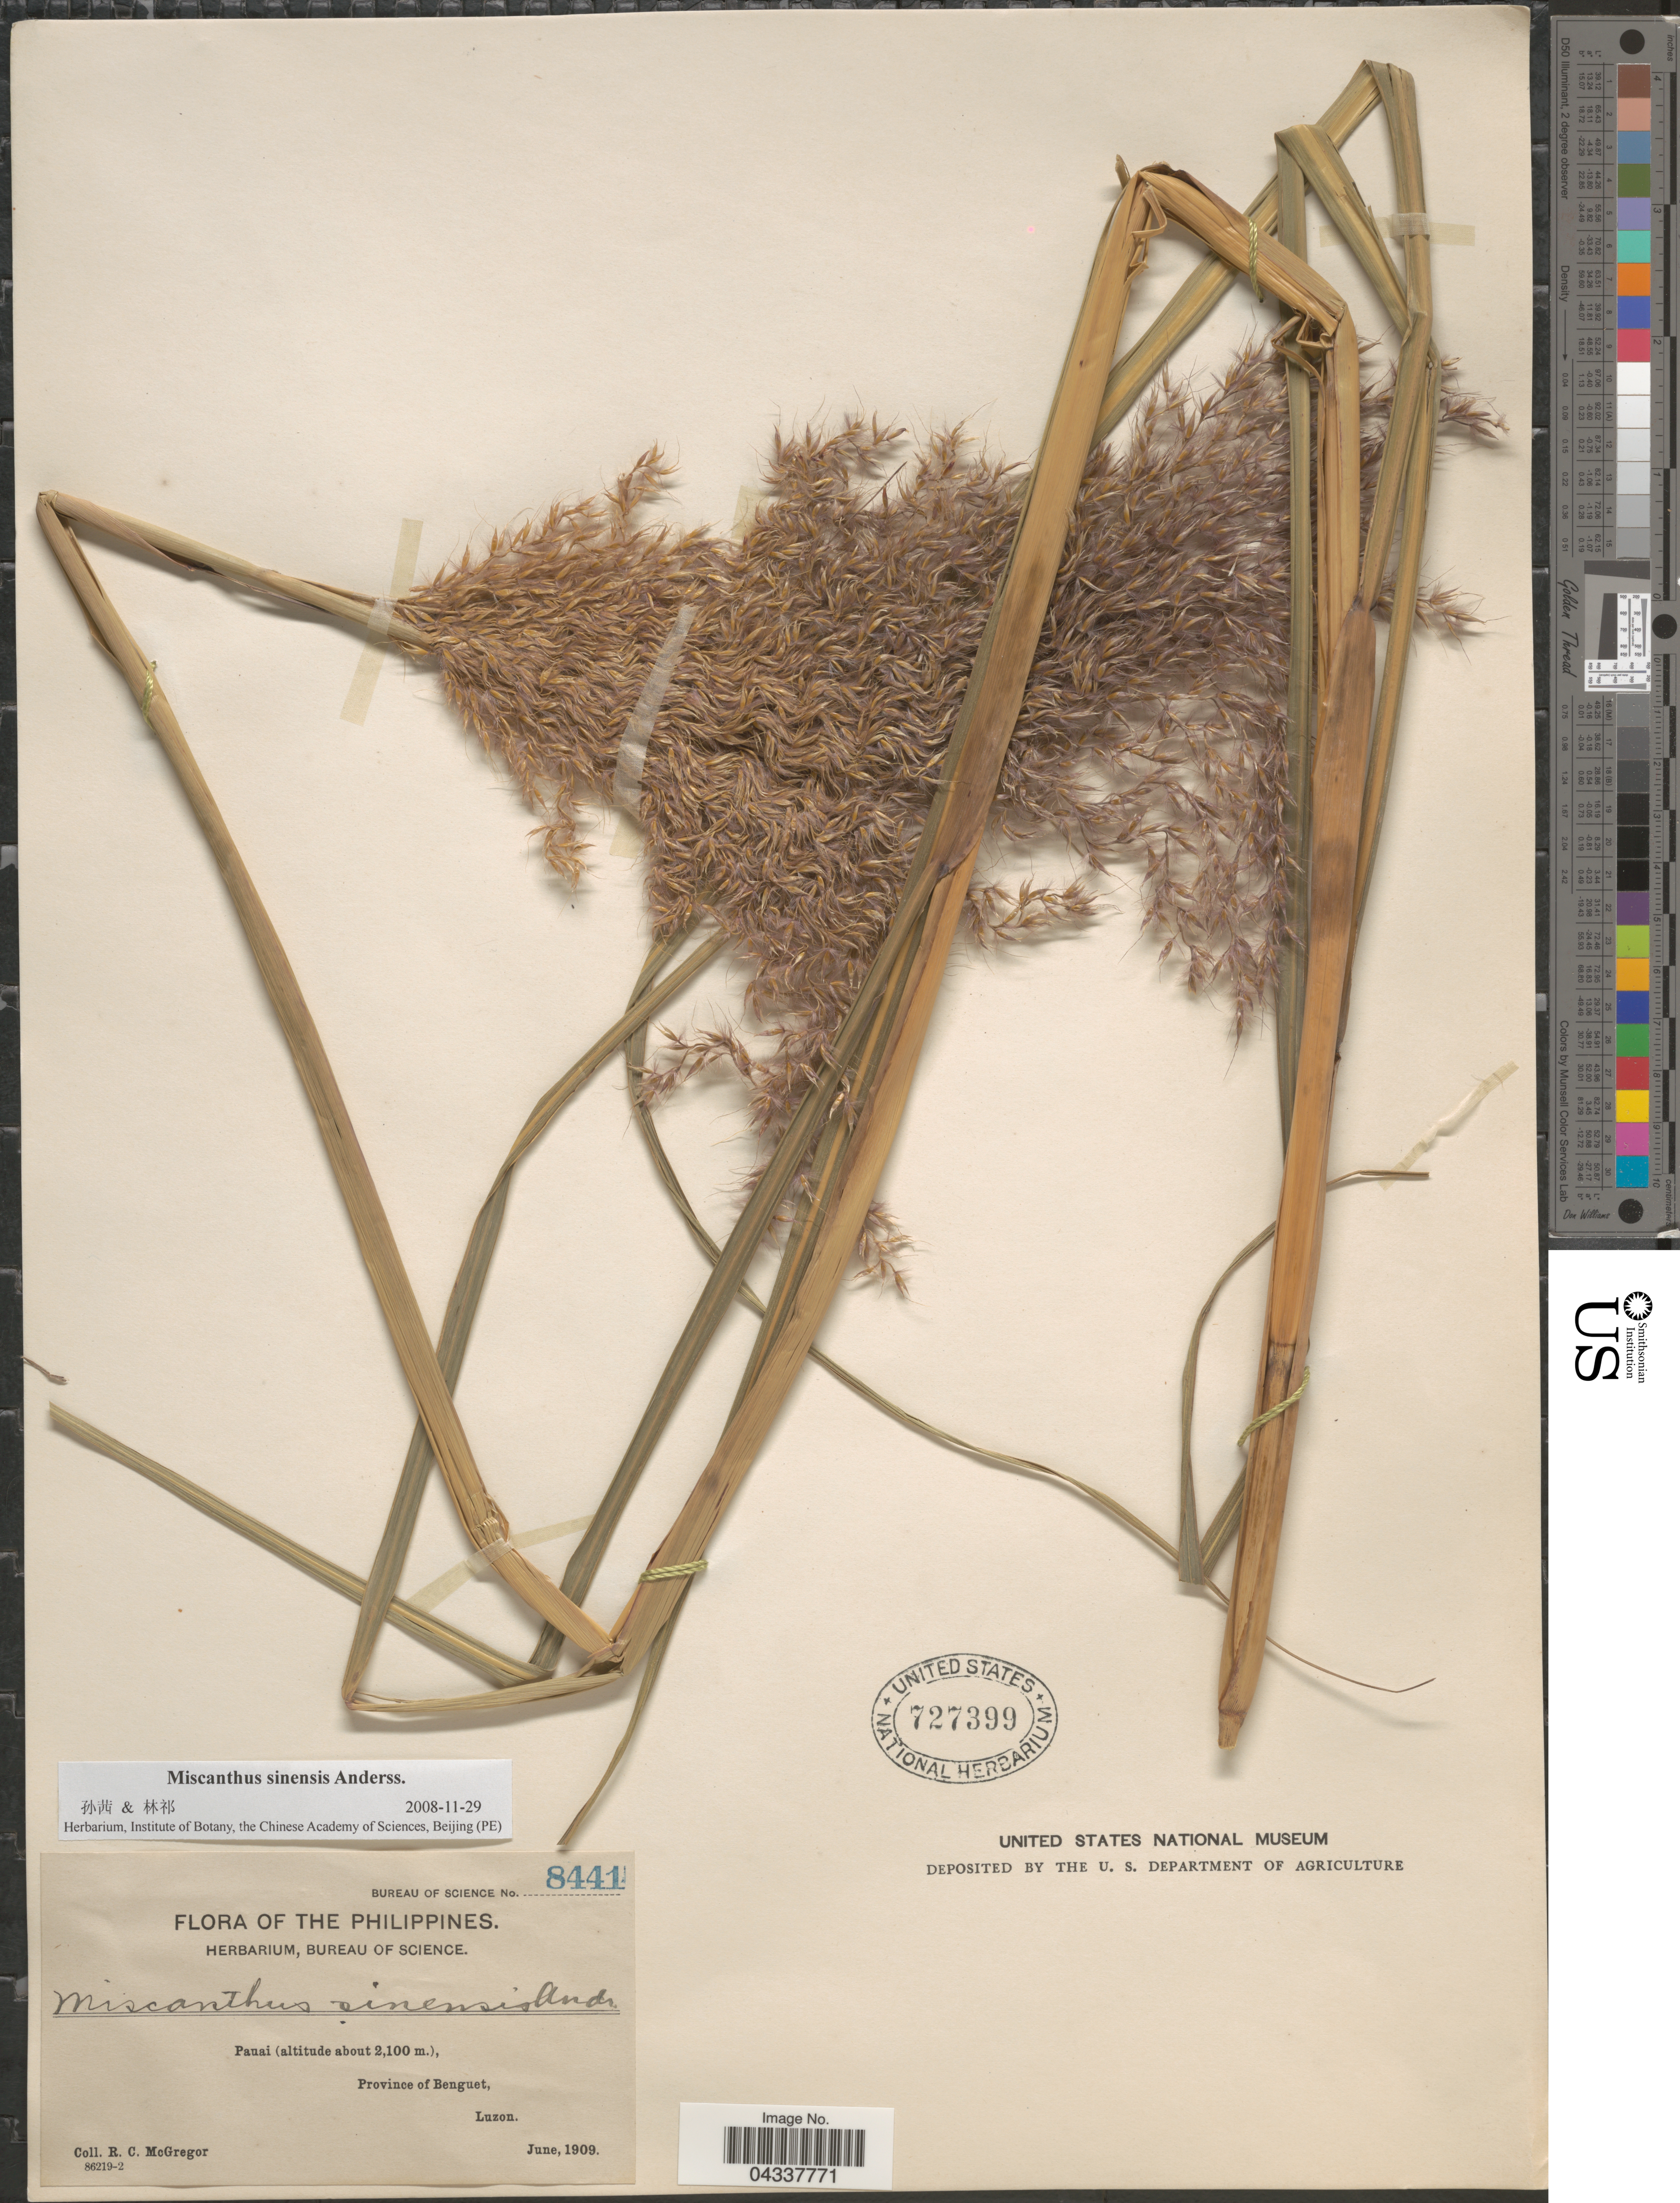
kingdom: Plantae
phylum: Tracheophyta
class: Liliopsida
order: Poales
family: Poaceae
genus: Miscanthus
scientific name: Miscanthus sinensis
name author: Andersson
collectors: R. C. McGregor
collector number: Bureau of Science 8441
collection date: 1909-06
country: Philippines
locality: Pauai, Province of Benguet, Luzon.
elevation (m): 2100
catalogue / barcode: US 727399